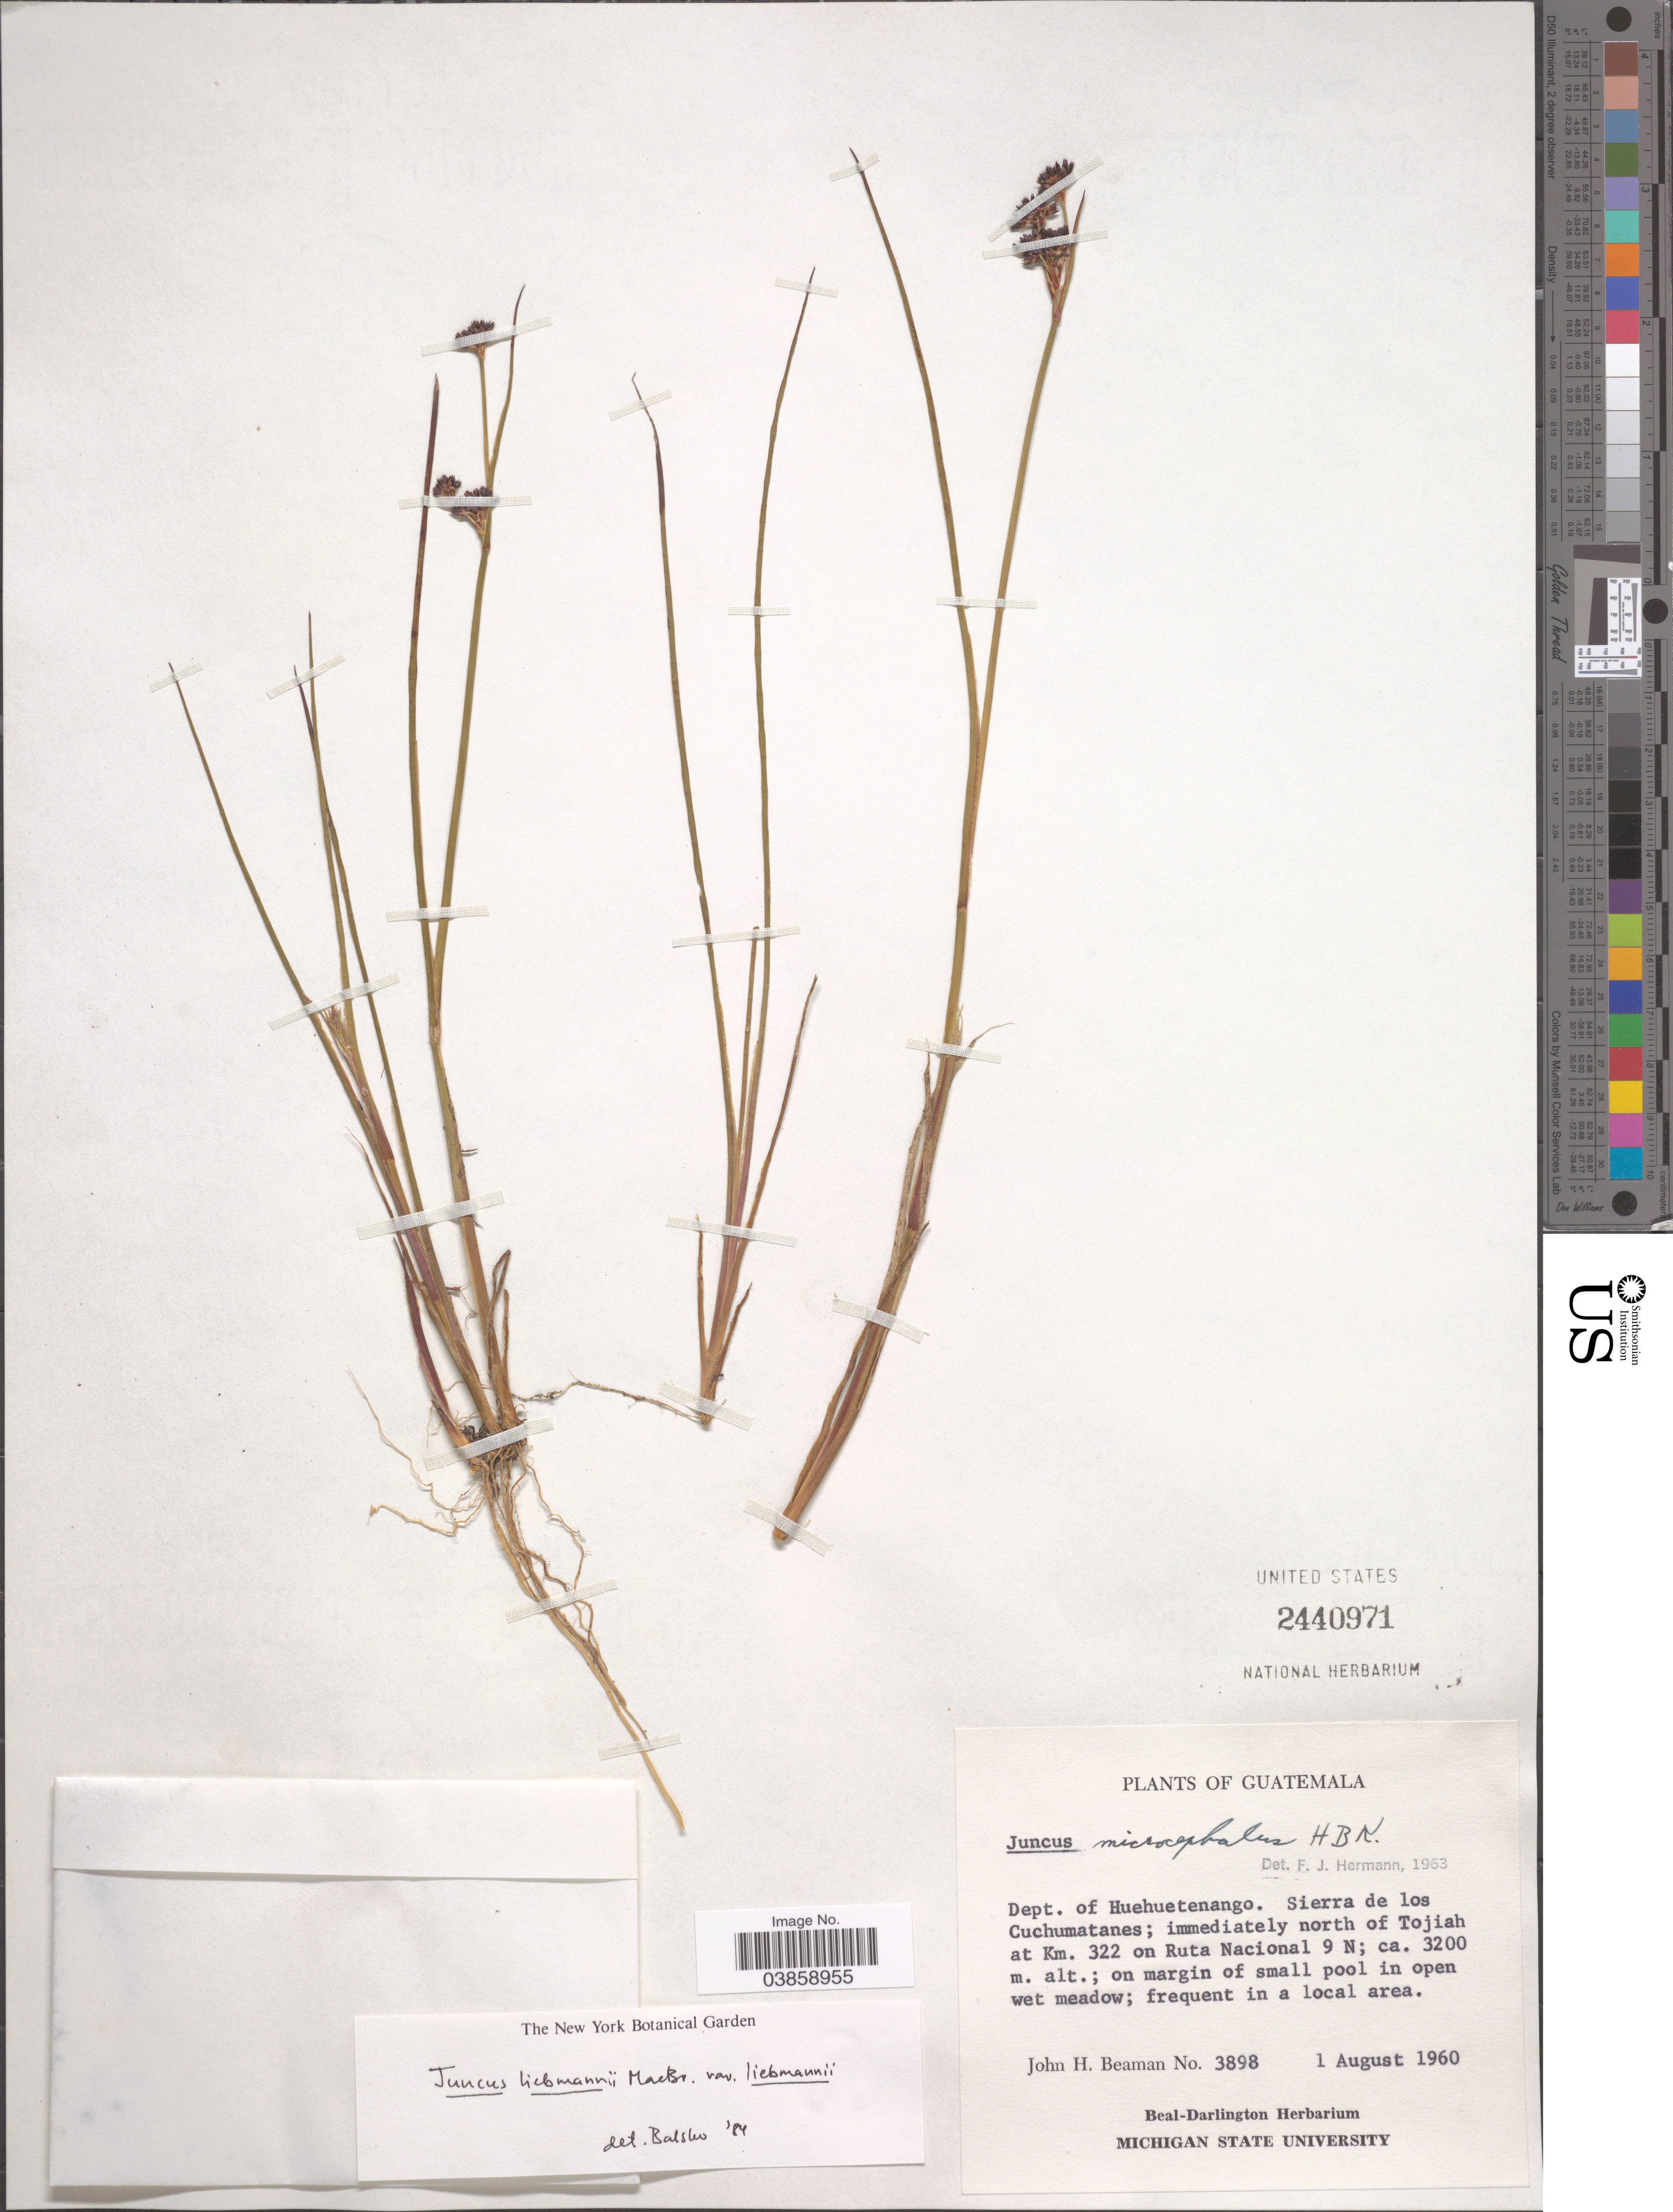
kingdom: Plantae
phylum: Tracheophyta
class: Liliopsida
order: Poales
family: Juncaceae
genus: Juncus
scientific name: Juncus liebmannii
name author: J.F. Macbr.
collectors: J. H. Beaman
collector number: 3898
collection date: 1960-08-01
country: Guatemala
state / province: Huehuetenango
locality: Dept. of Huehuetenango. Sierra de los Cuchumatanes; immediately north of Tojiah at Km. 322 on Ruta Nacional 9 N.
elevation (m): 3200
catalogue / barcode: US 2440971